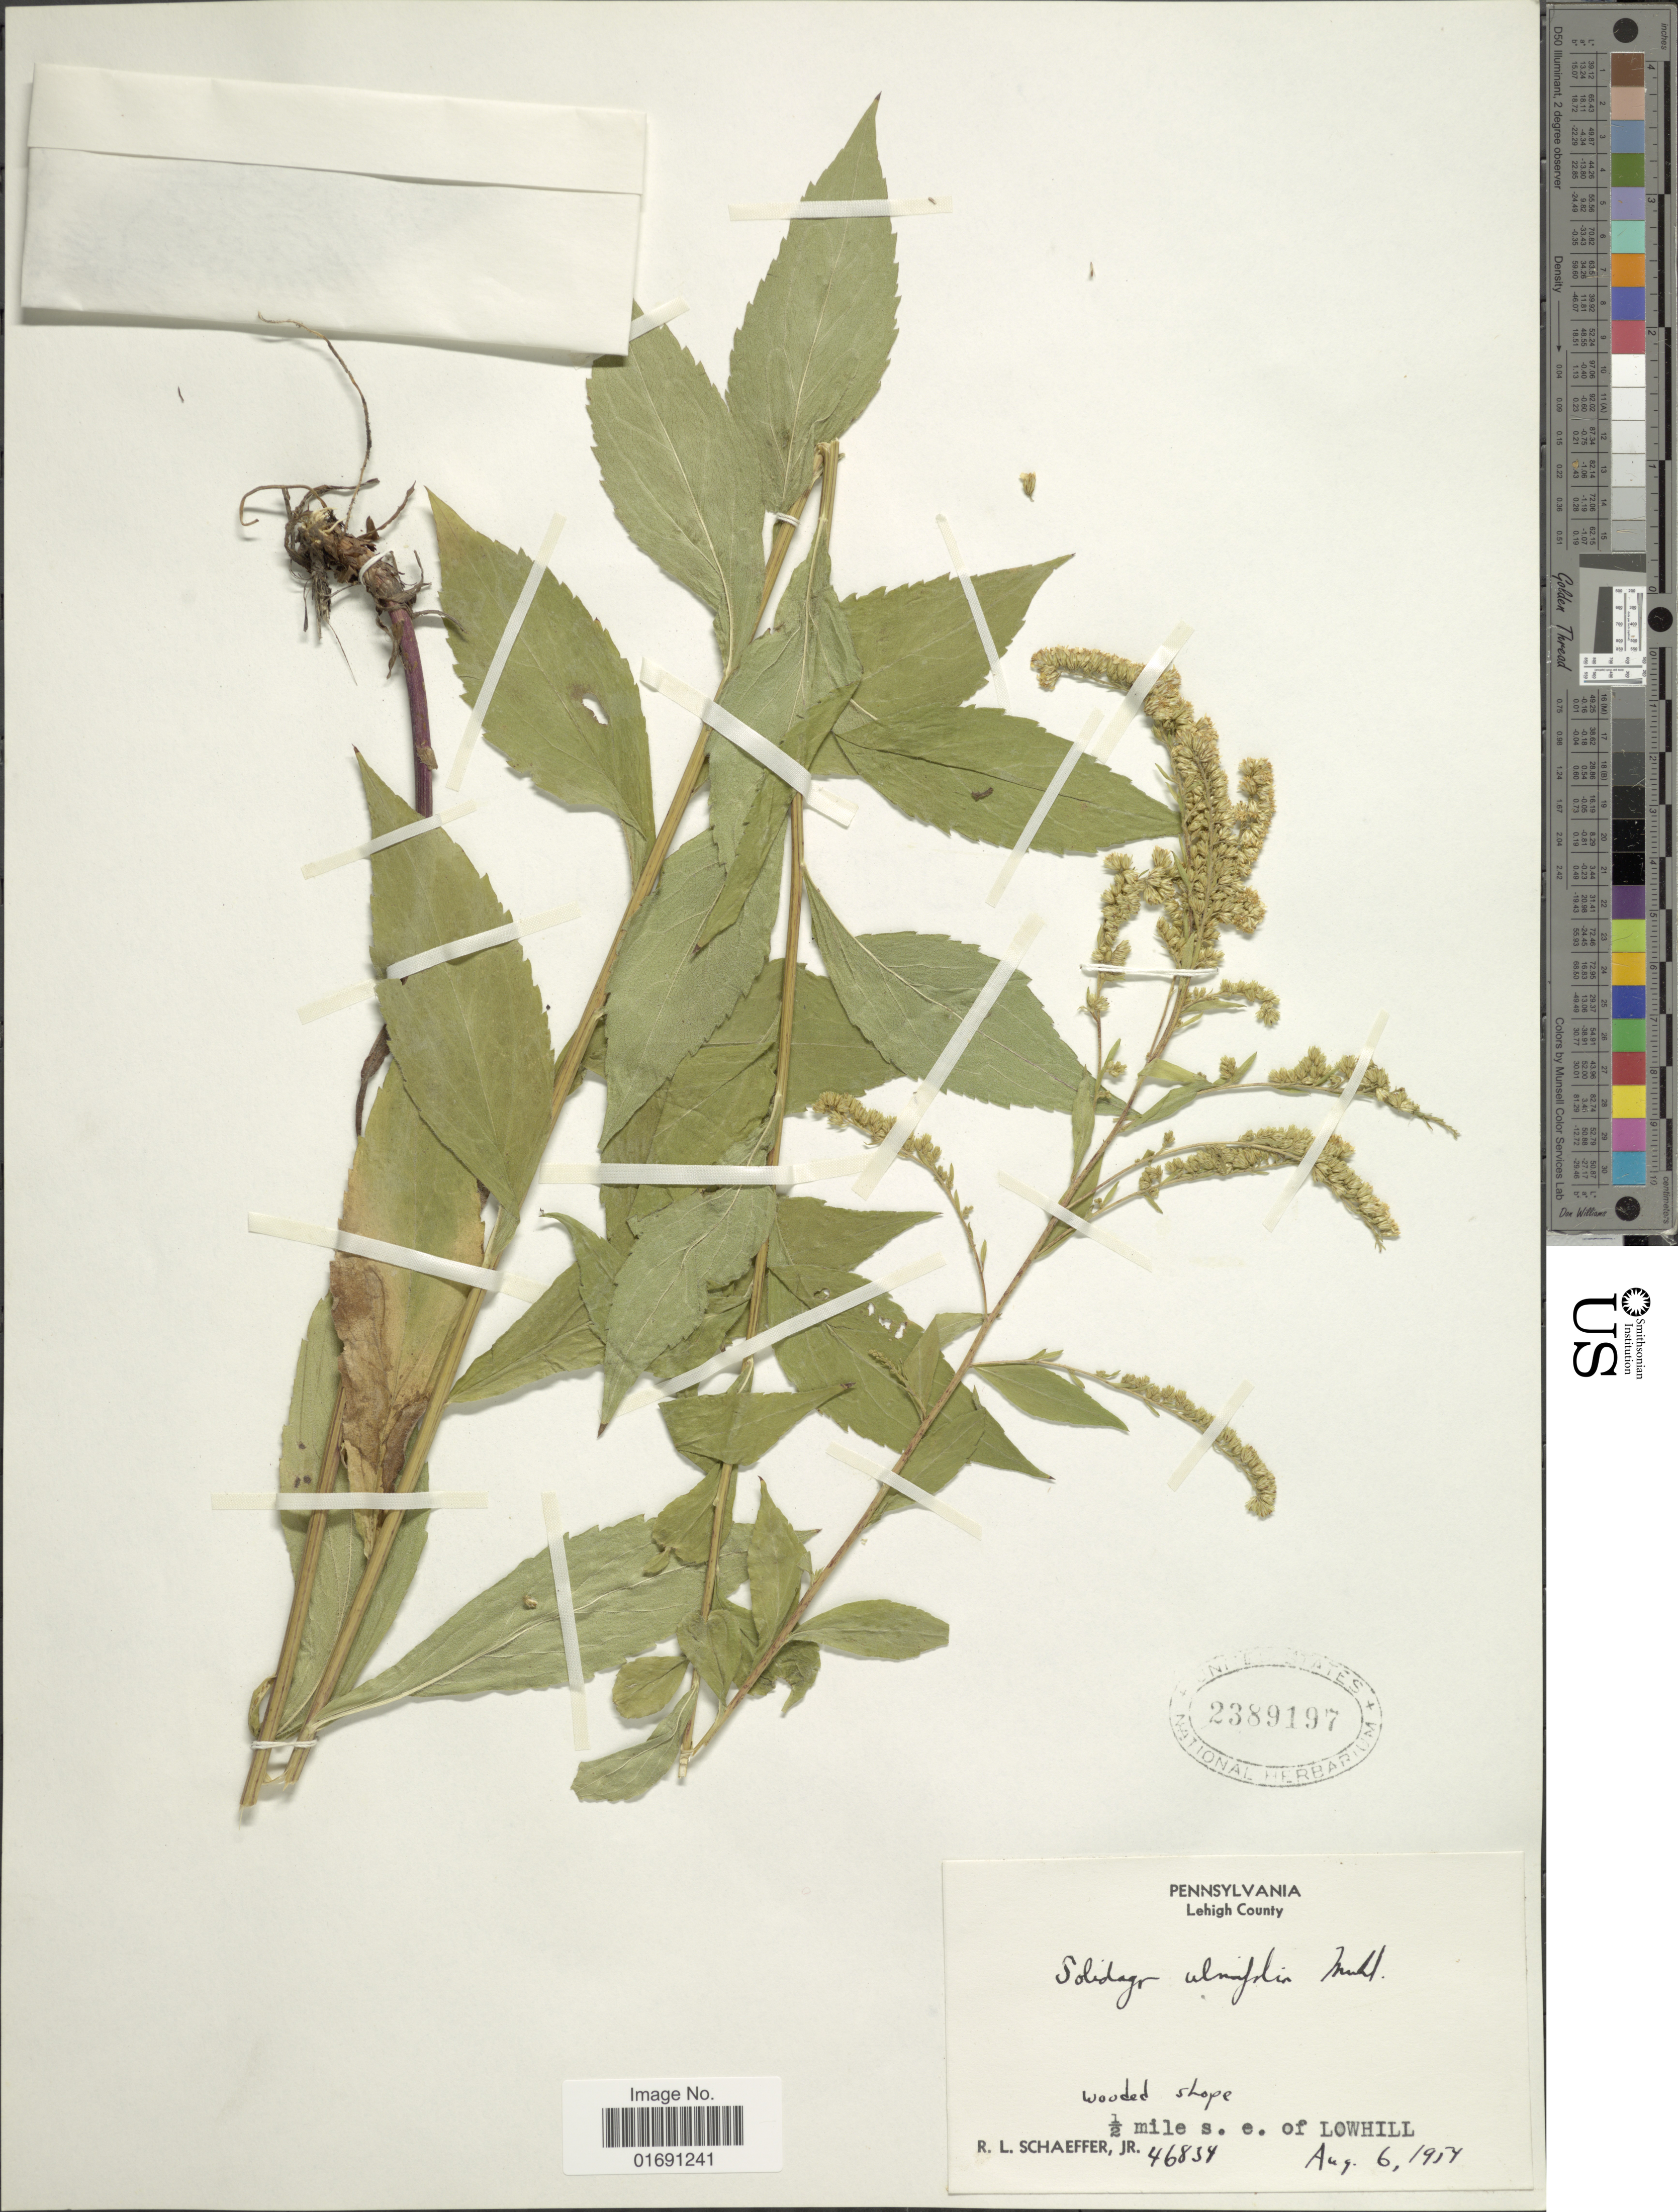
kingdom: Plantae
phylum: Tracheophyta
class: Magnoliopsida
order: Asterales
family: Asteraceae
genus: Solidago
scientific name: Solidago ulmifolia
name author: Muhl. ex Willd.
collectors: R. Schaeffer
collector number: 46834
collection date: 1954-08-06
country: United States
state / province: Pennsylvania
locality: Lehigh County, Woods ½ mile s.e. of Lowhill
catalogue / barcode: US 2389197